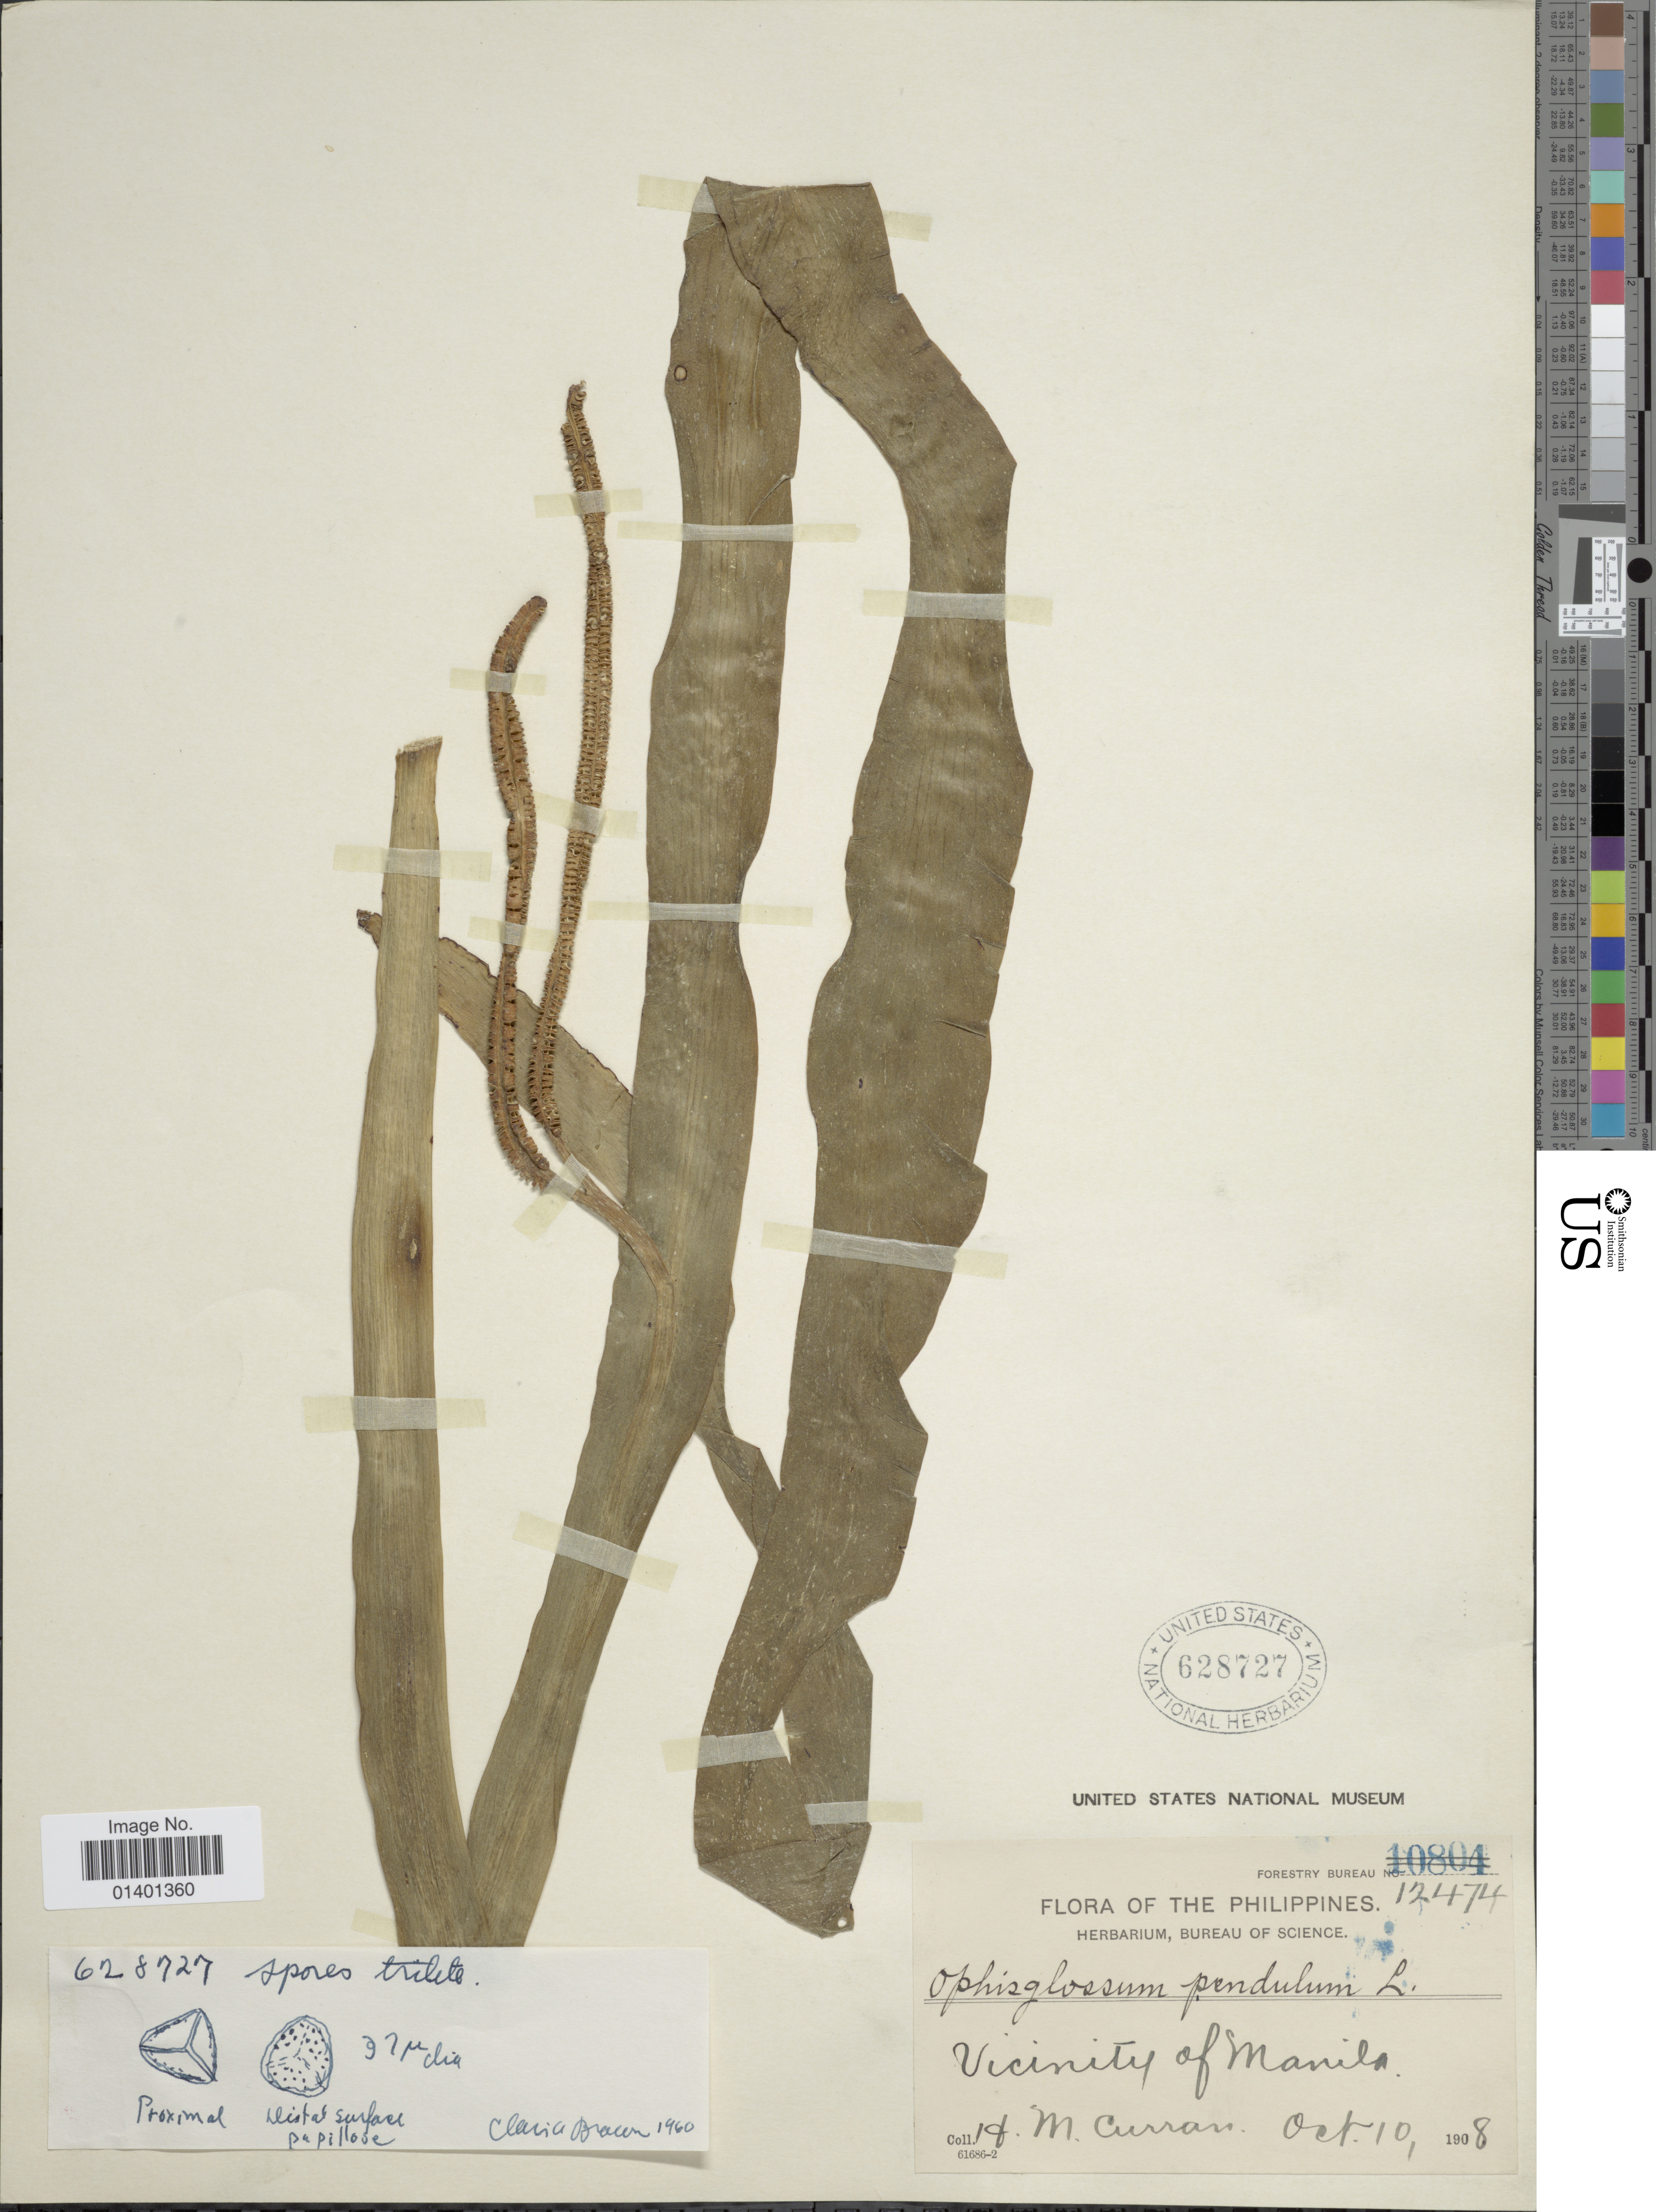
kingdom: Plantae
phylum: Tracheophyta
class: Polypodiopsida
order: Ophioglossales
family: Ophioglossaceae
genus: Ophioglossum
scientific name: Ophioglossum pendulum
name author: L.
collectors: H. M. Curran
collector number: Forestry Bureau 12474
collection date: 1908-10-10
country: Philippines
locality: Vicinity of Manila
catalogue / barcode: US 628727